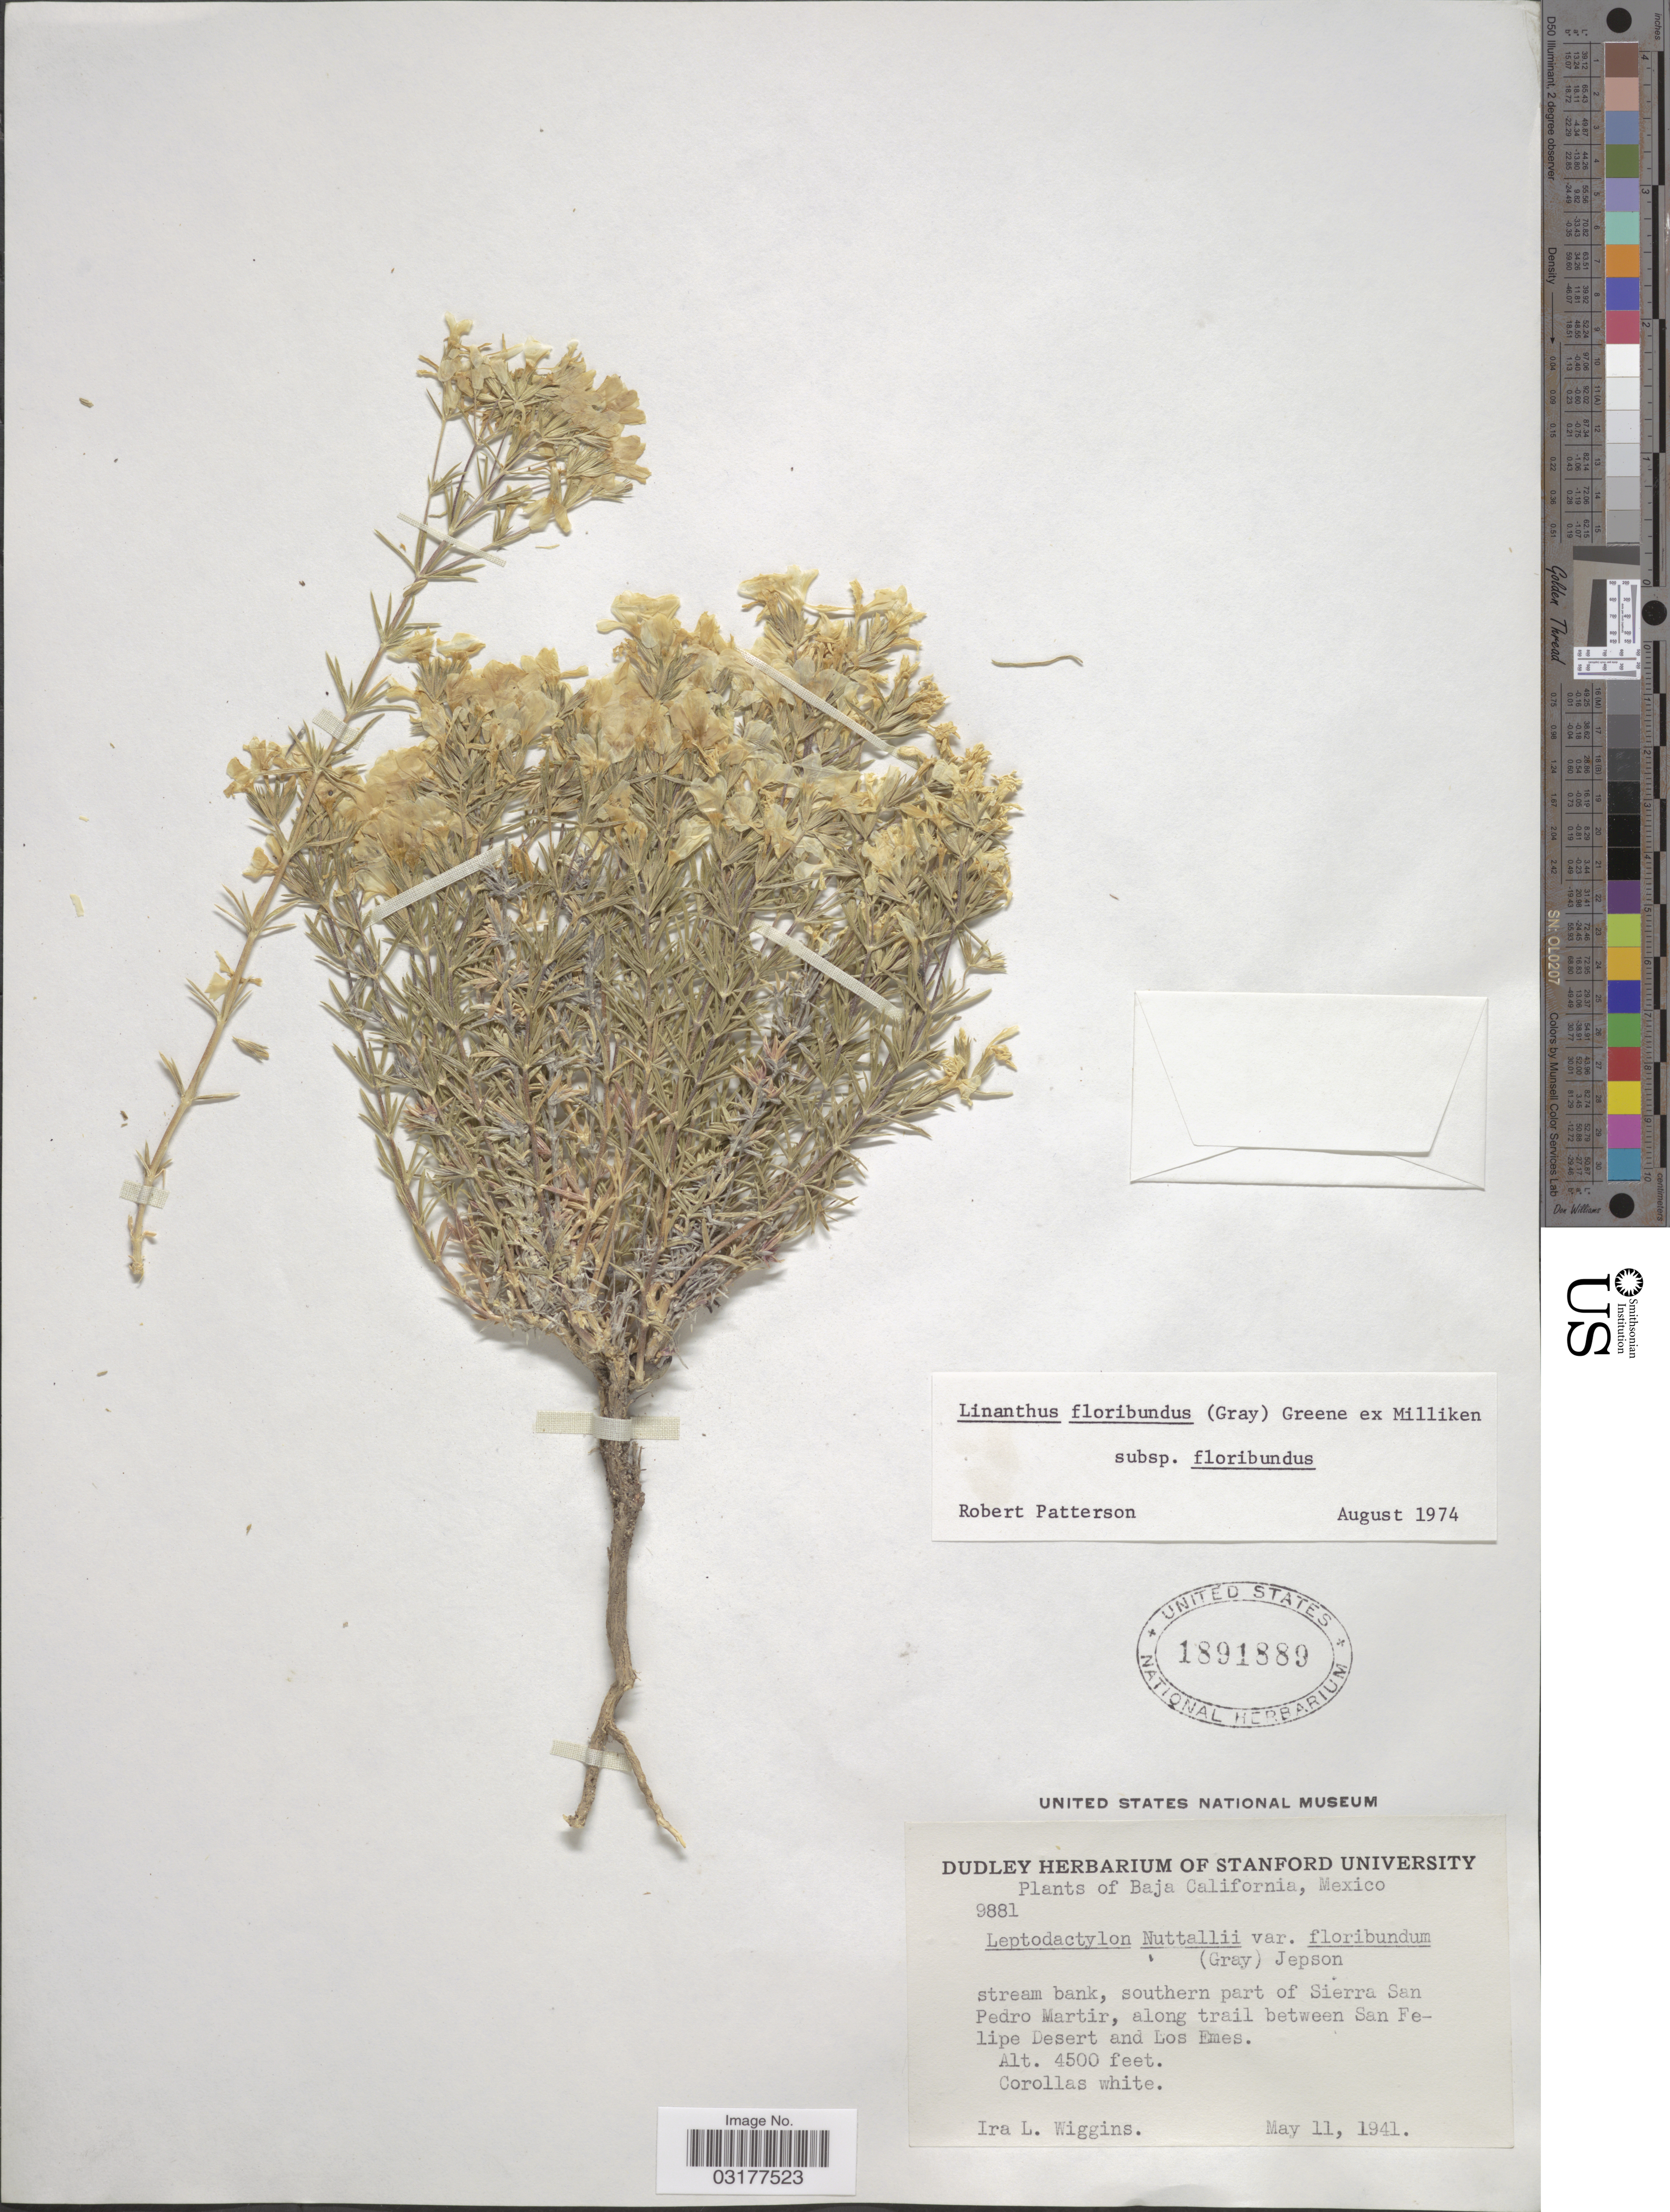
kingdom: Plantae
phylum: Tracheophyta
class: Magnoliopsida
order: Ericales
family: Polemoniaceae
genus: Leptosiphon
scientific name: Leptosiphon floribundus subsp. floribundus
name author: (A. Gray) J.M. Porter & L.A. Johnson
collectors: I. L. Wiggins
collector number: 9881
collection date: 1941-05-11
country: Mexico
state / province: Baja California Sur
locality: Stream bank, southern part of Sierra San Pedro Martir, along trail between San Felipe Desert and Los Emes.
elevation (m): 1372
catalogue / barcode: US 1891889